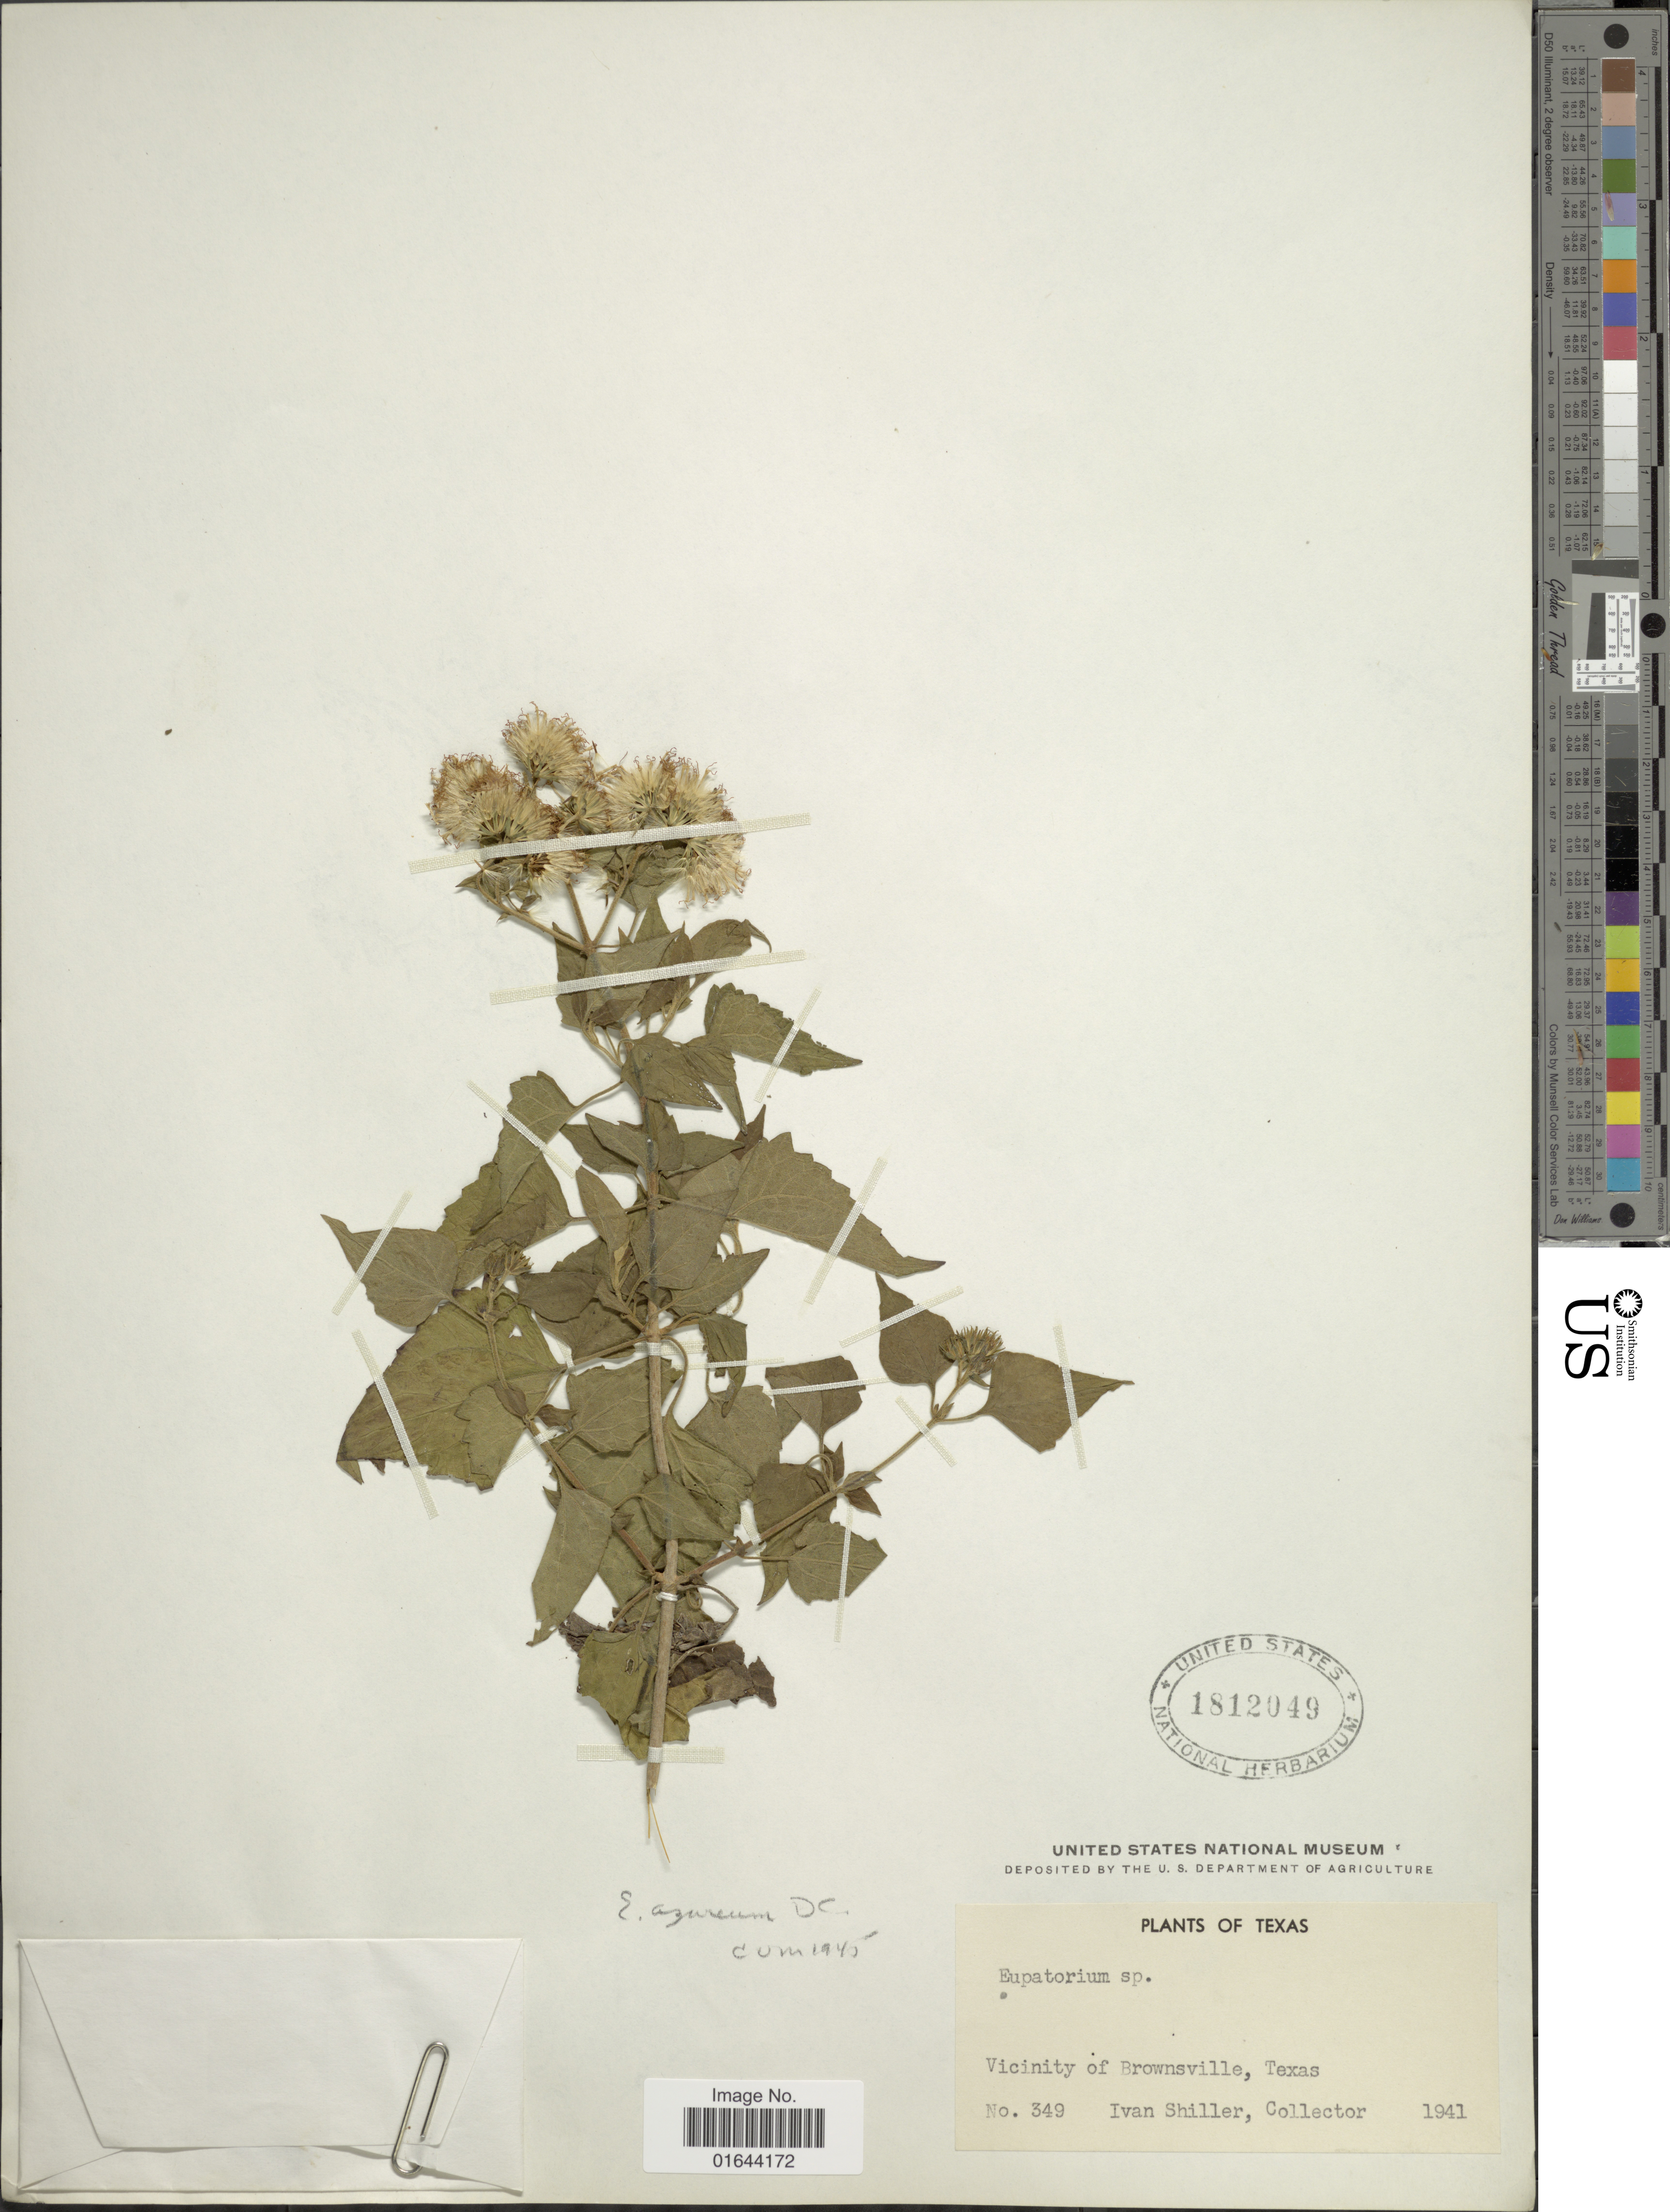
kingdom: Plantae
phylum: Tracheophyta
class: Magnoliopsida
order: Asterales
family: Asteraceae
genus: Tamaulipa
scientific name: Tamaulipa azurea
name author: (DC.) R.M. King & H. Rob.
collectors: I. Shiller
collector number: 349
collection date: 1941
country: United States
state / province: Texas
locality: Vicinity of Brownsville, Texas.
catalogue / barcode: US 1812049